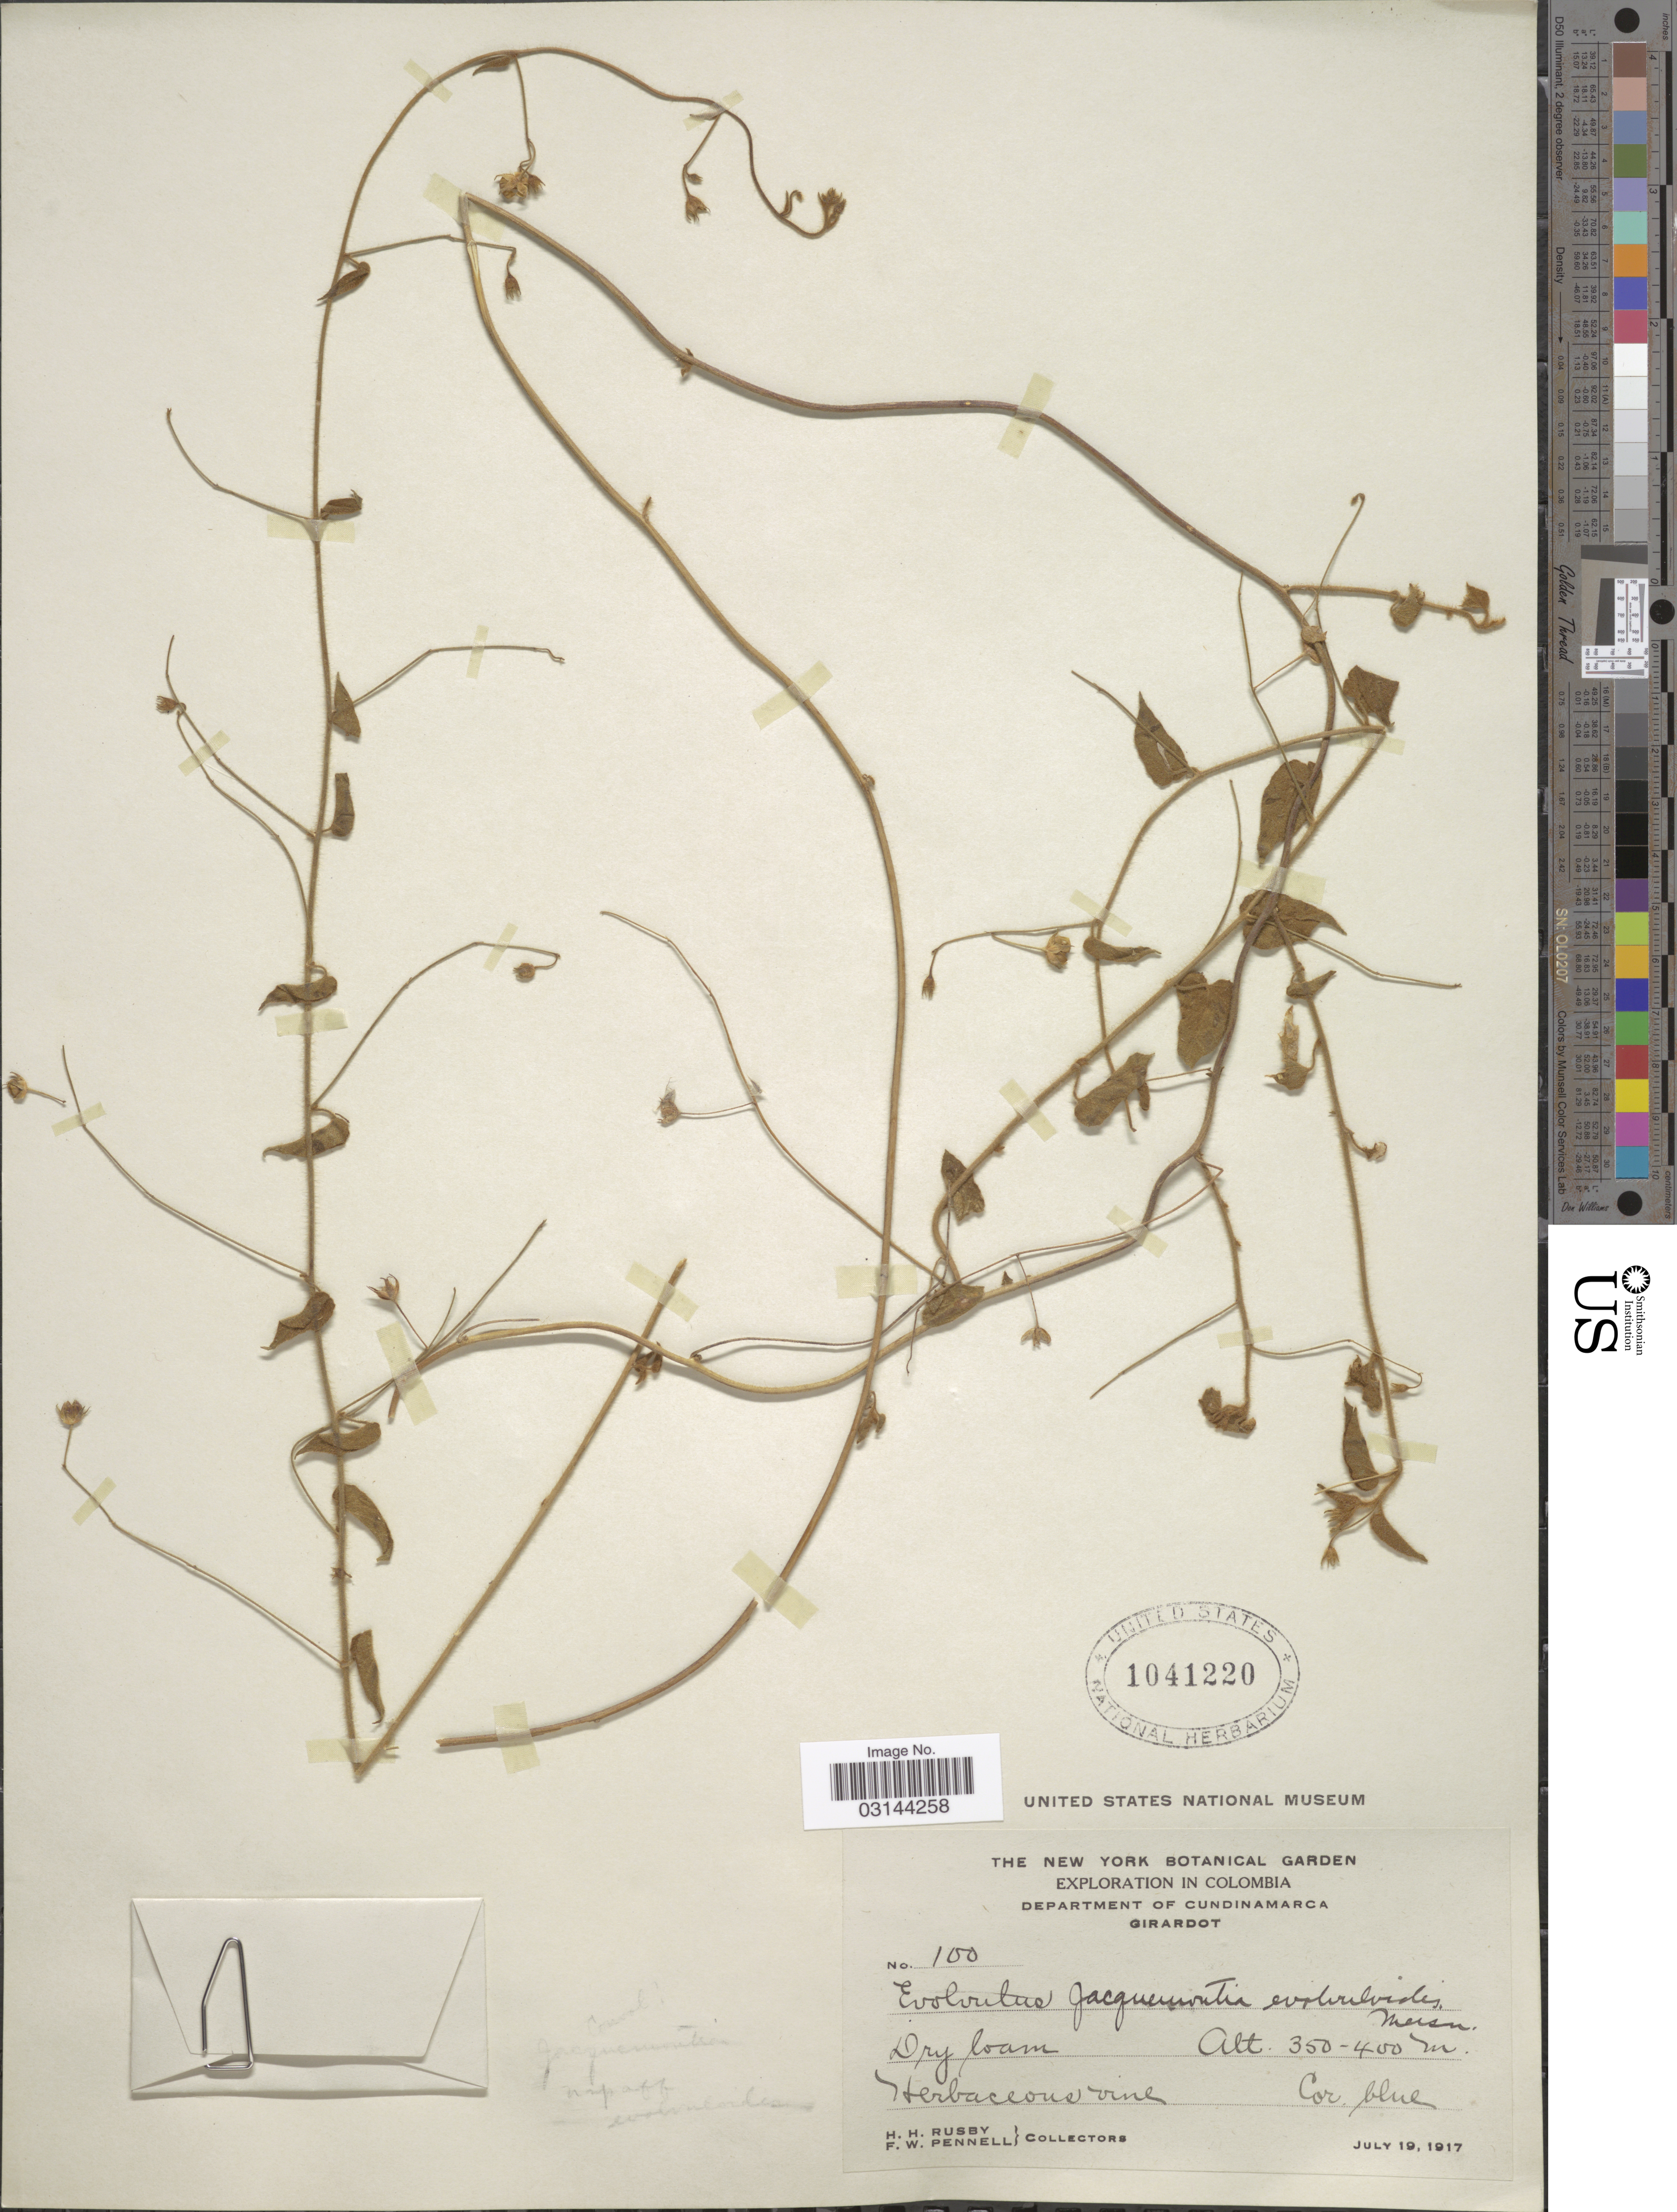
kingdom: Plantae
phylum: Tracheophyta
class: Magnoliopsida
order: Solanales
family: Convolvulaceae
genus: Jacquemontia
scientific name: Jacquemontia evolvuloides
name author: Meisn.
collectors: H. H. Rusby & F. W. Pennell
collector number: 100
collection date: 1917-07-19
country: Colombia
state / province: Cundinamarca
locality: Department of Cundinamarca, Girardot.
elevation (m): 350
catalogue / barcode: US 1041220